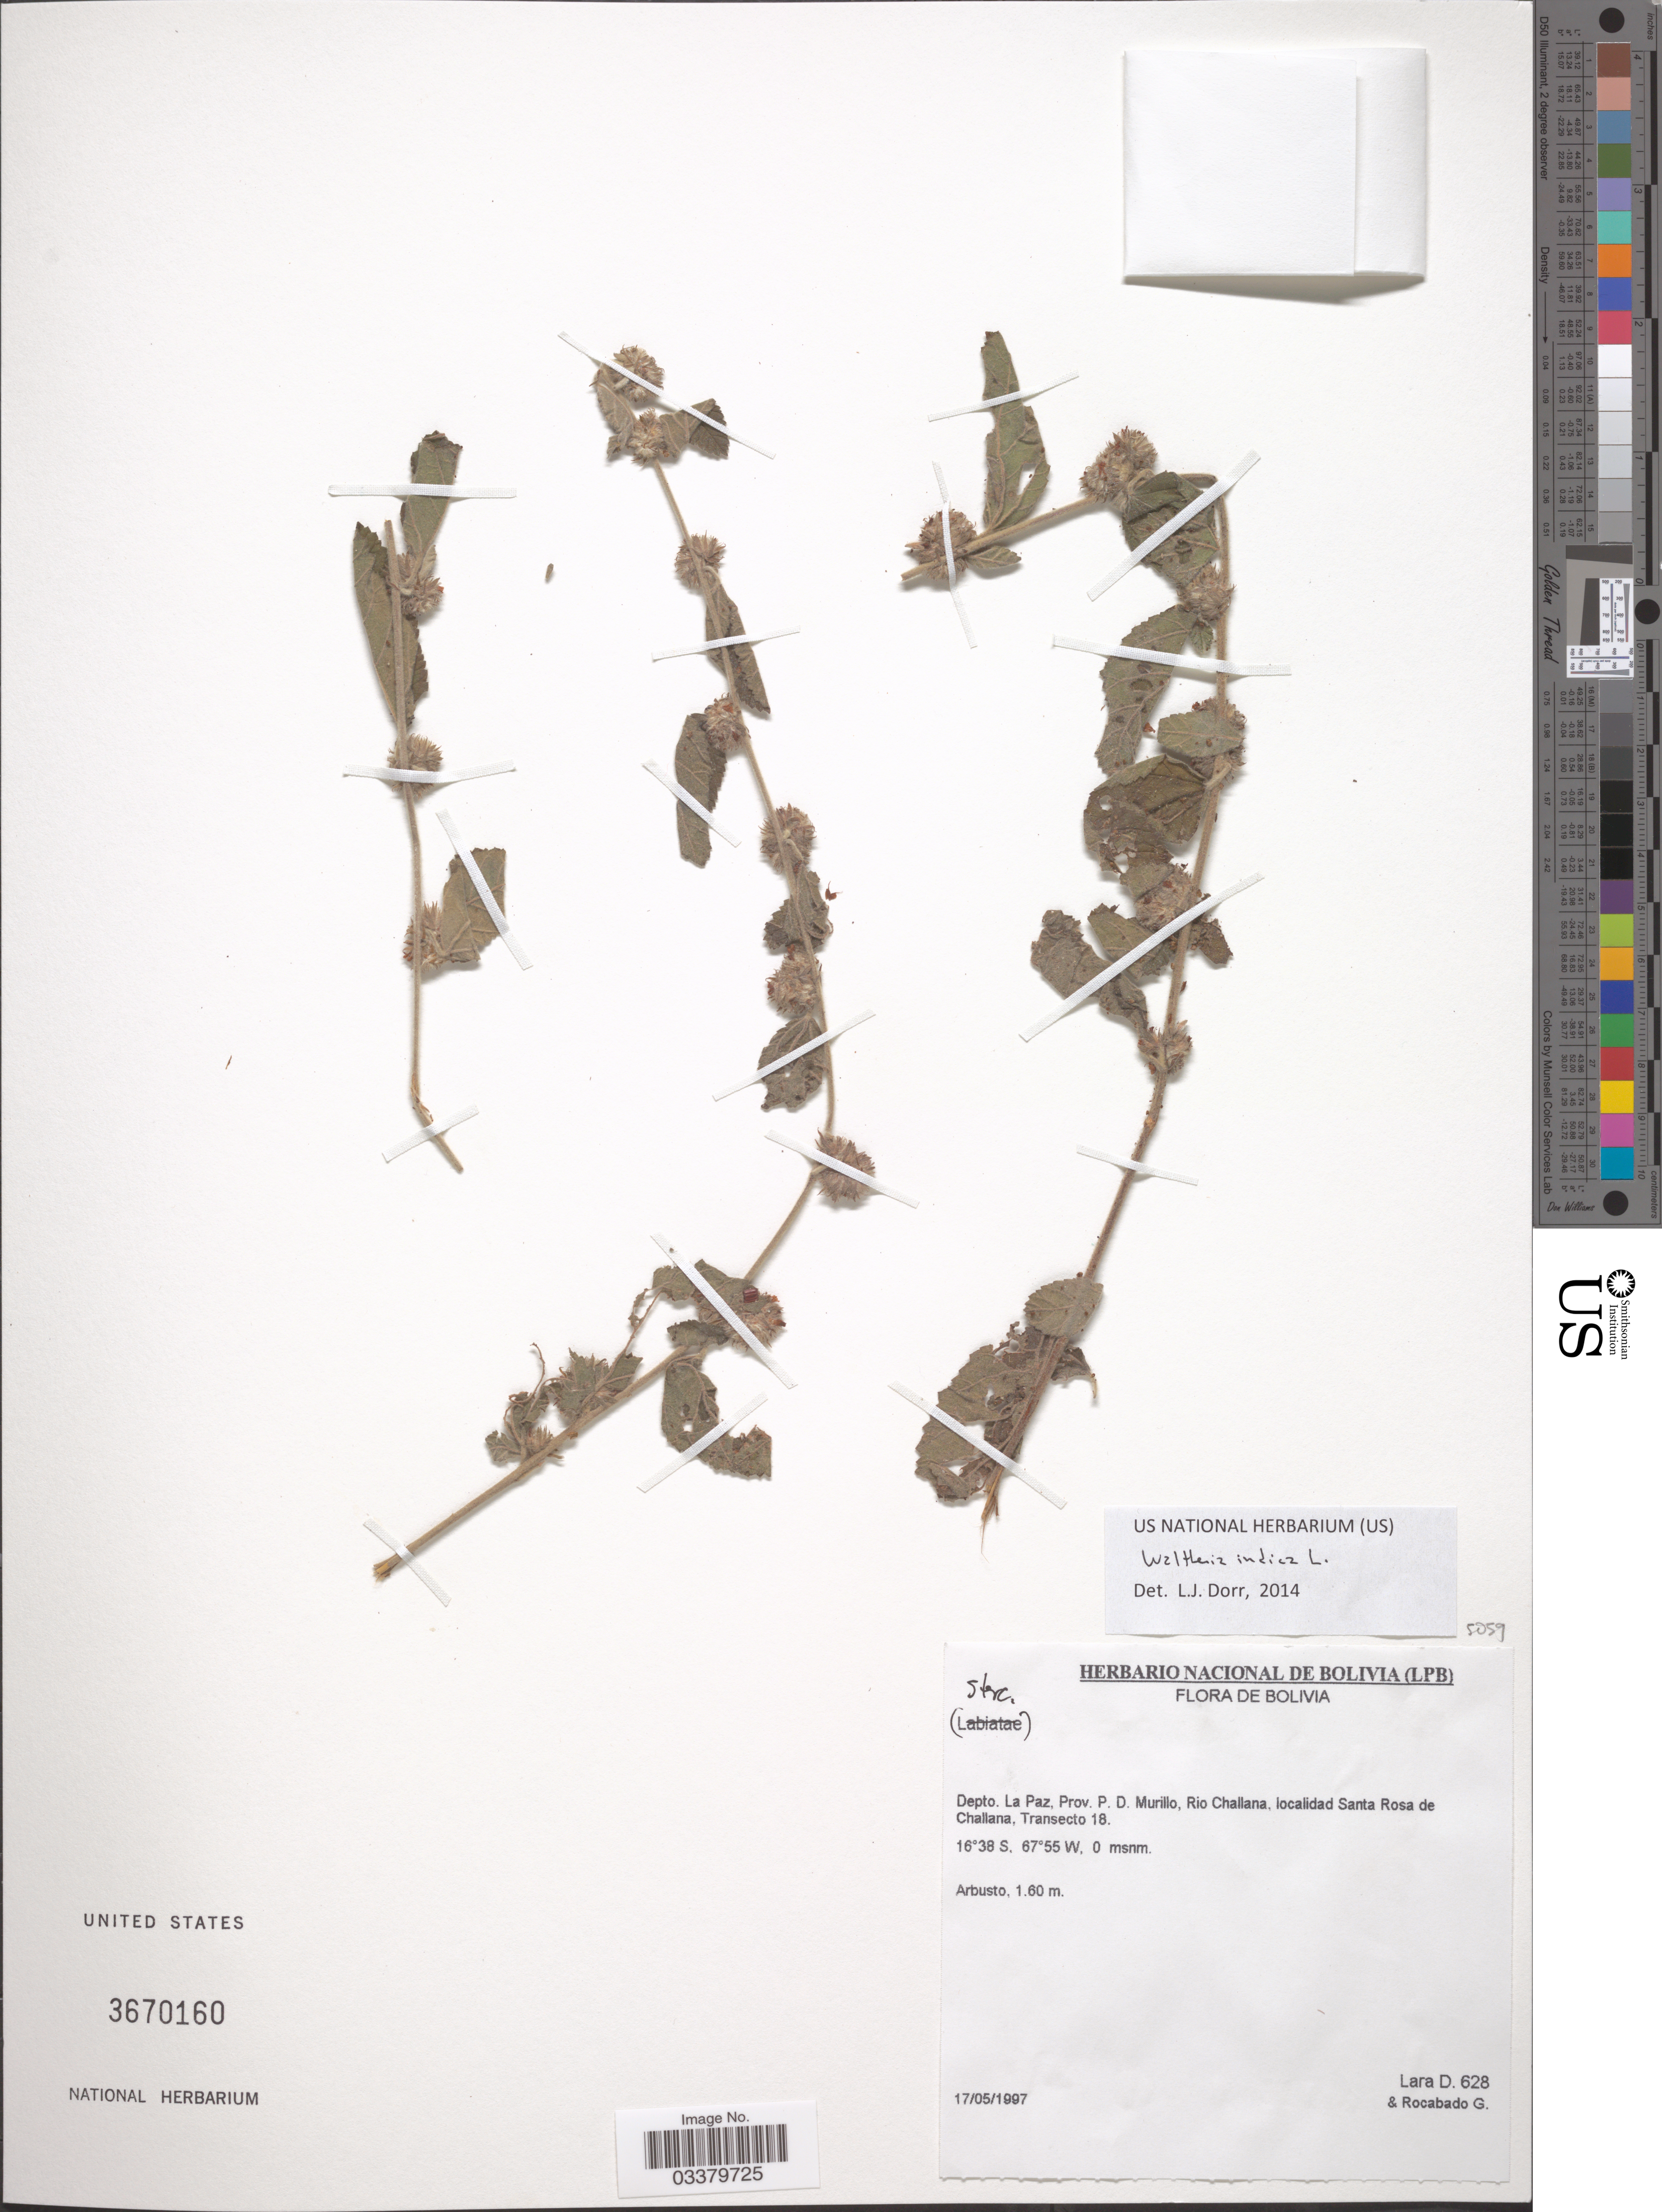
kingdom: Plantae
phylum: Tracheophyta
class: Magnoliopsida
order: Malvales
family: Malvaceae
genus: Waltheria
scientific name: Waltheria indica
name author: L.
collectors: D. Lara & G. Rocabado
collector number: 628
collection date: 1997-05-17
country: Bolivia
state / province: La Paz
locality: Depto. La Paz, Prov. P.D. Murillo, Rio Challana, localidad Santa Rosa de Challana, Transecto 18.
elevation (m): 0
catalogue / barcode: US 3670160